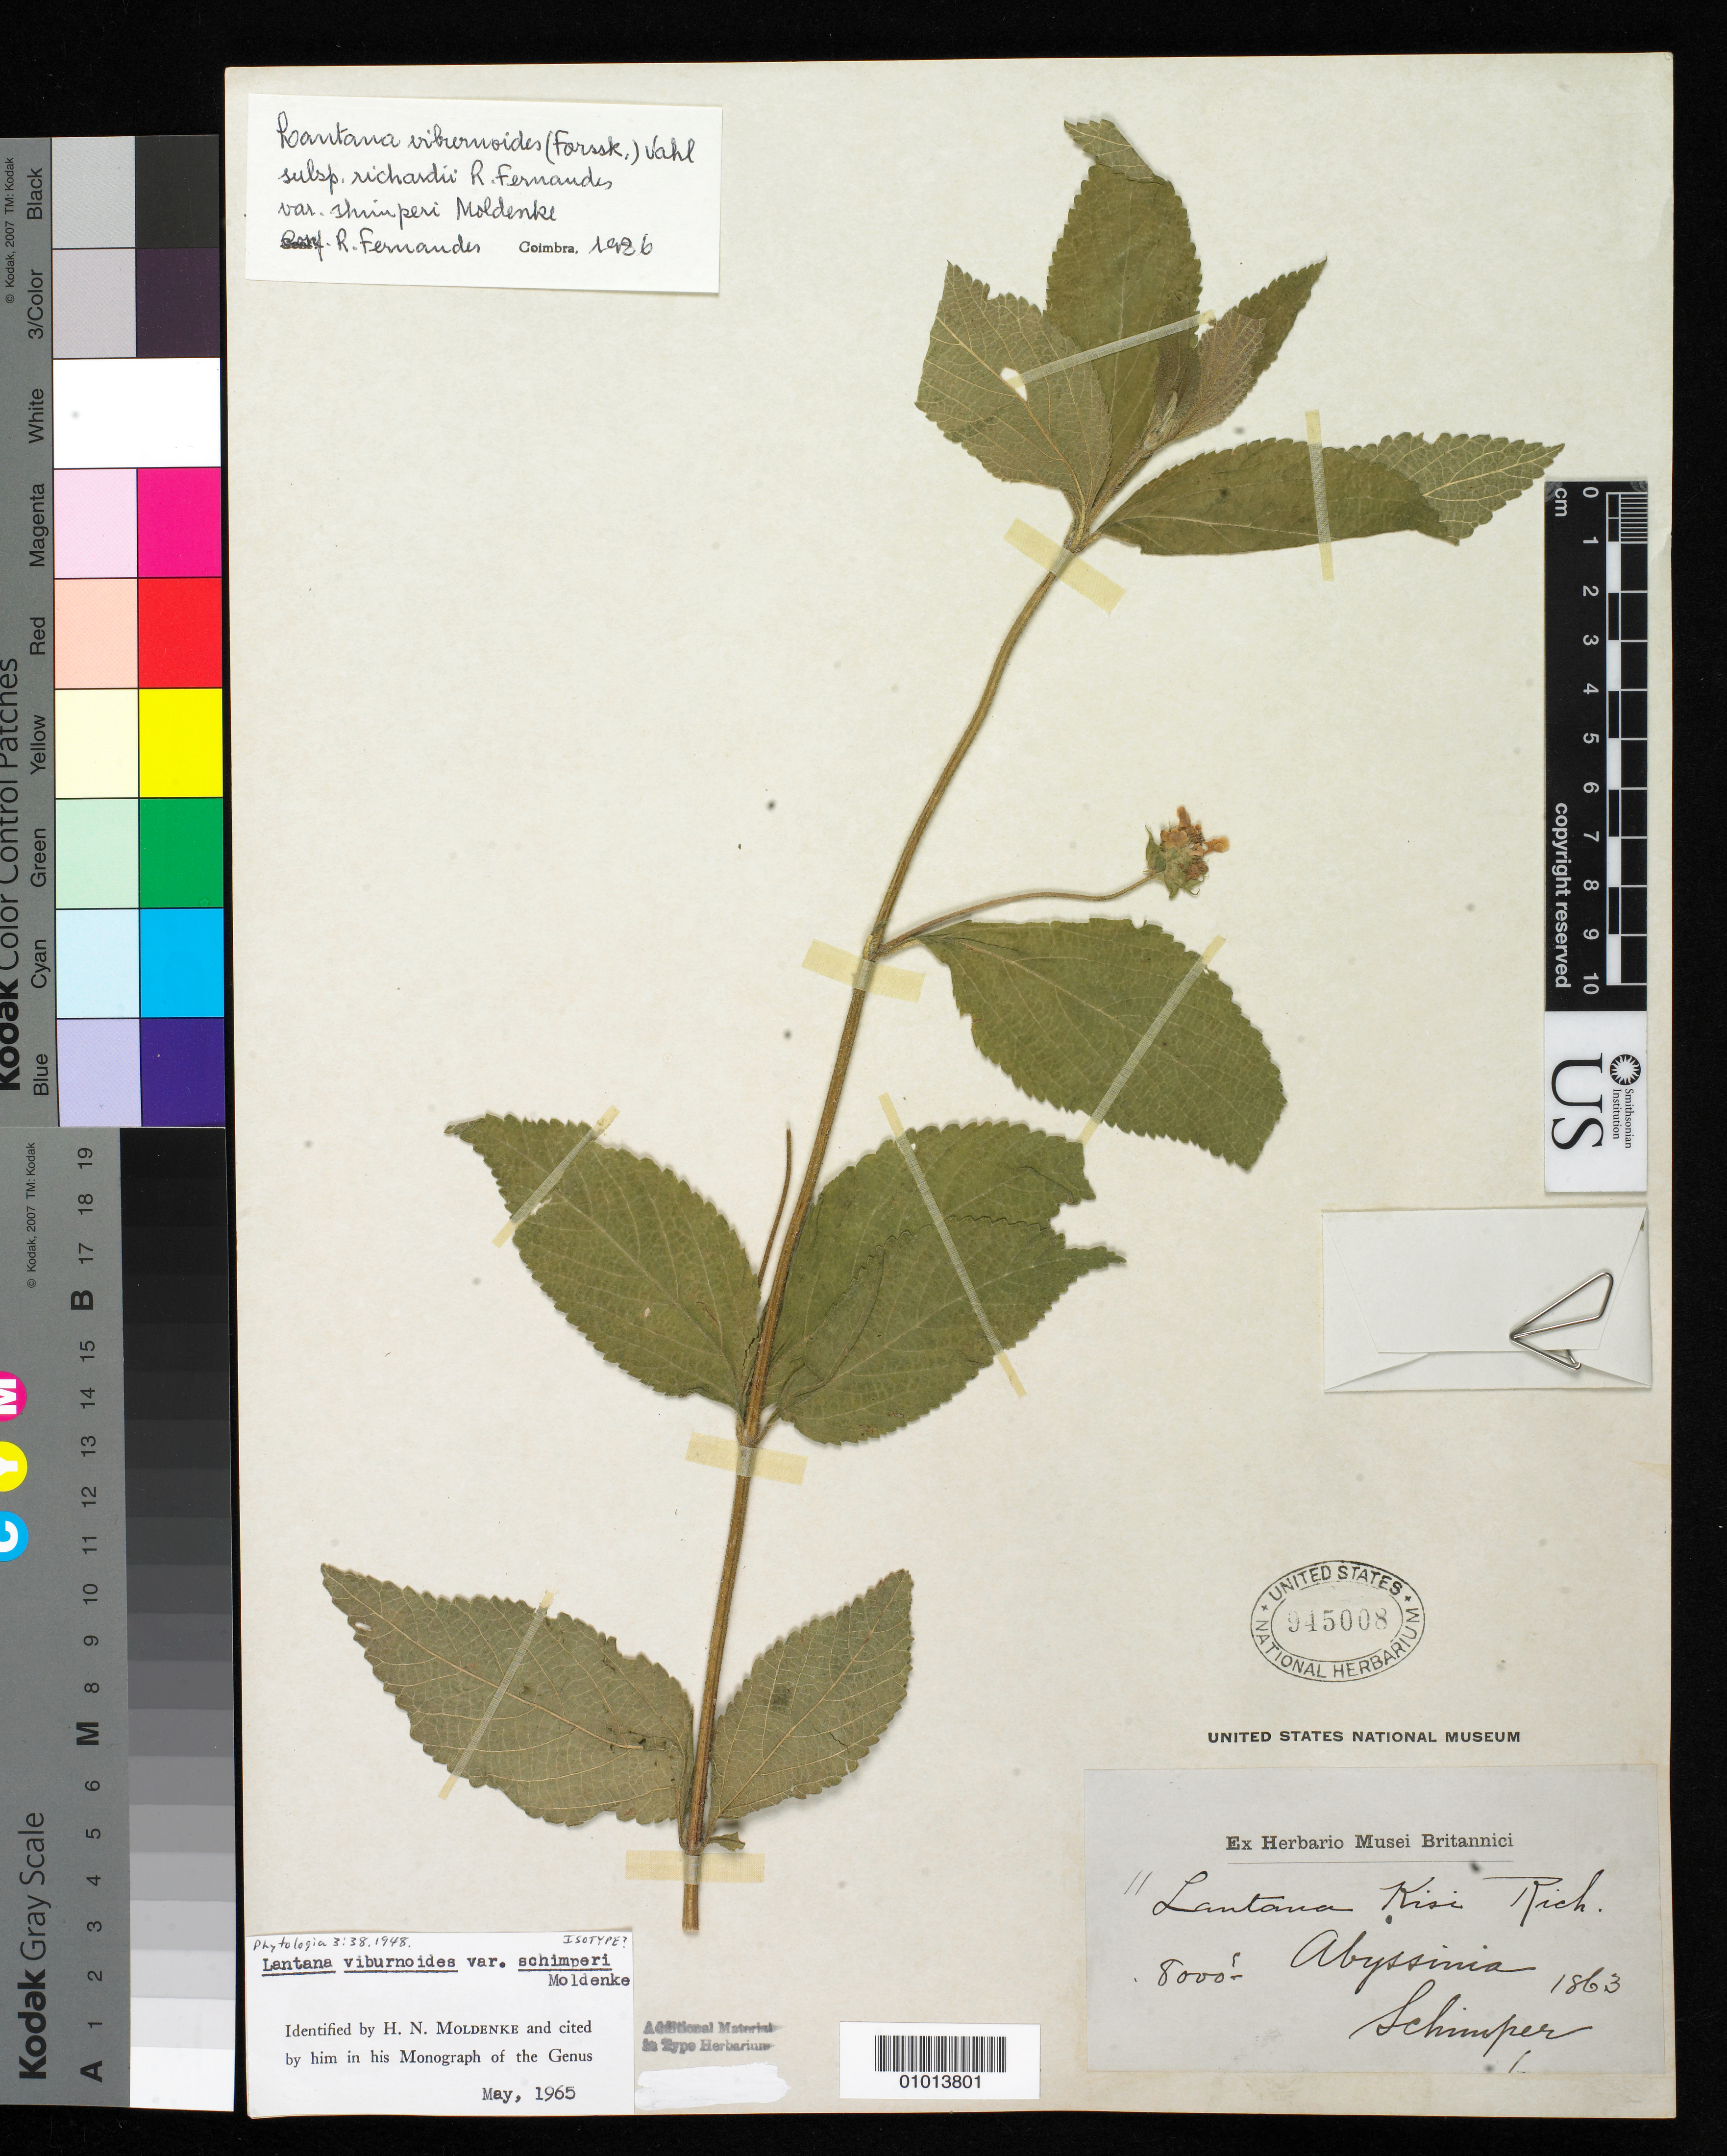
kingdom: Plantae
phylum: Tracheophyta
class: Magnoliopsida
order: Lamiales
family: Verbenaceae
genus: Lantana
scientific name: Lantana viburnoides var. schimperi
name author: Moldenke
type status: Isotype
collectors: G. W. Schimper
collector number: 11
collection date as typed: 1863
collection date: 1863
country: Ethiopia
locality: Abyssinia.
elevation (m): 2438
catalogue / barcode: US 945008